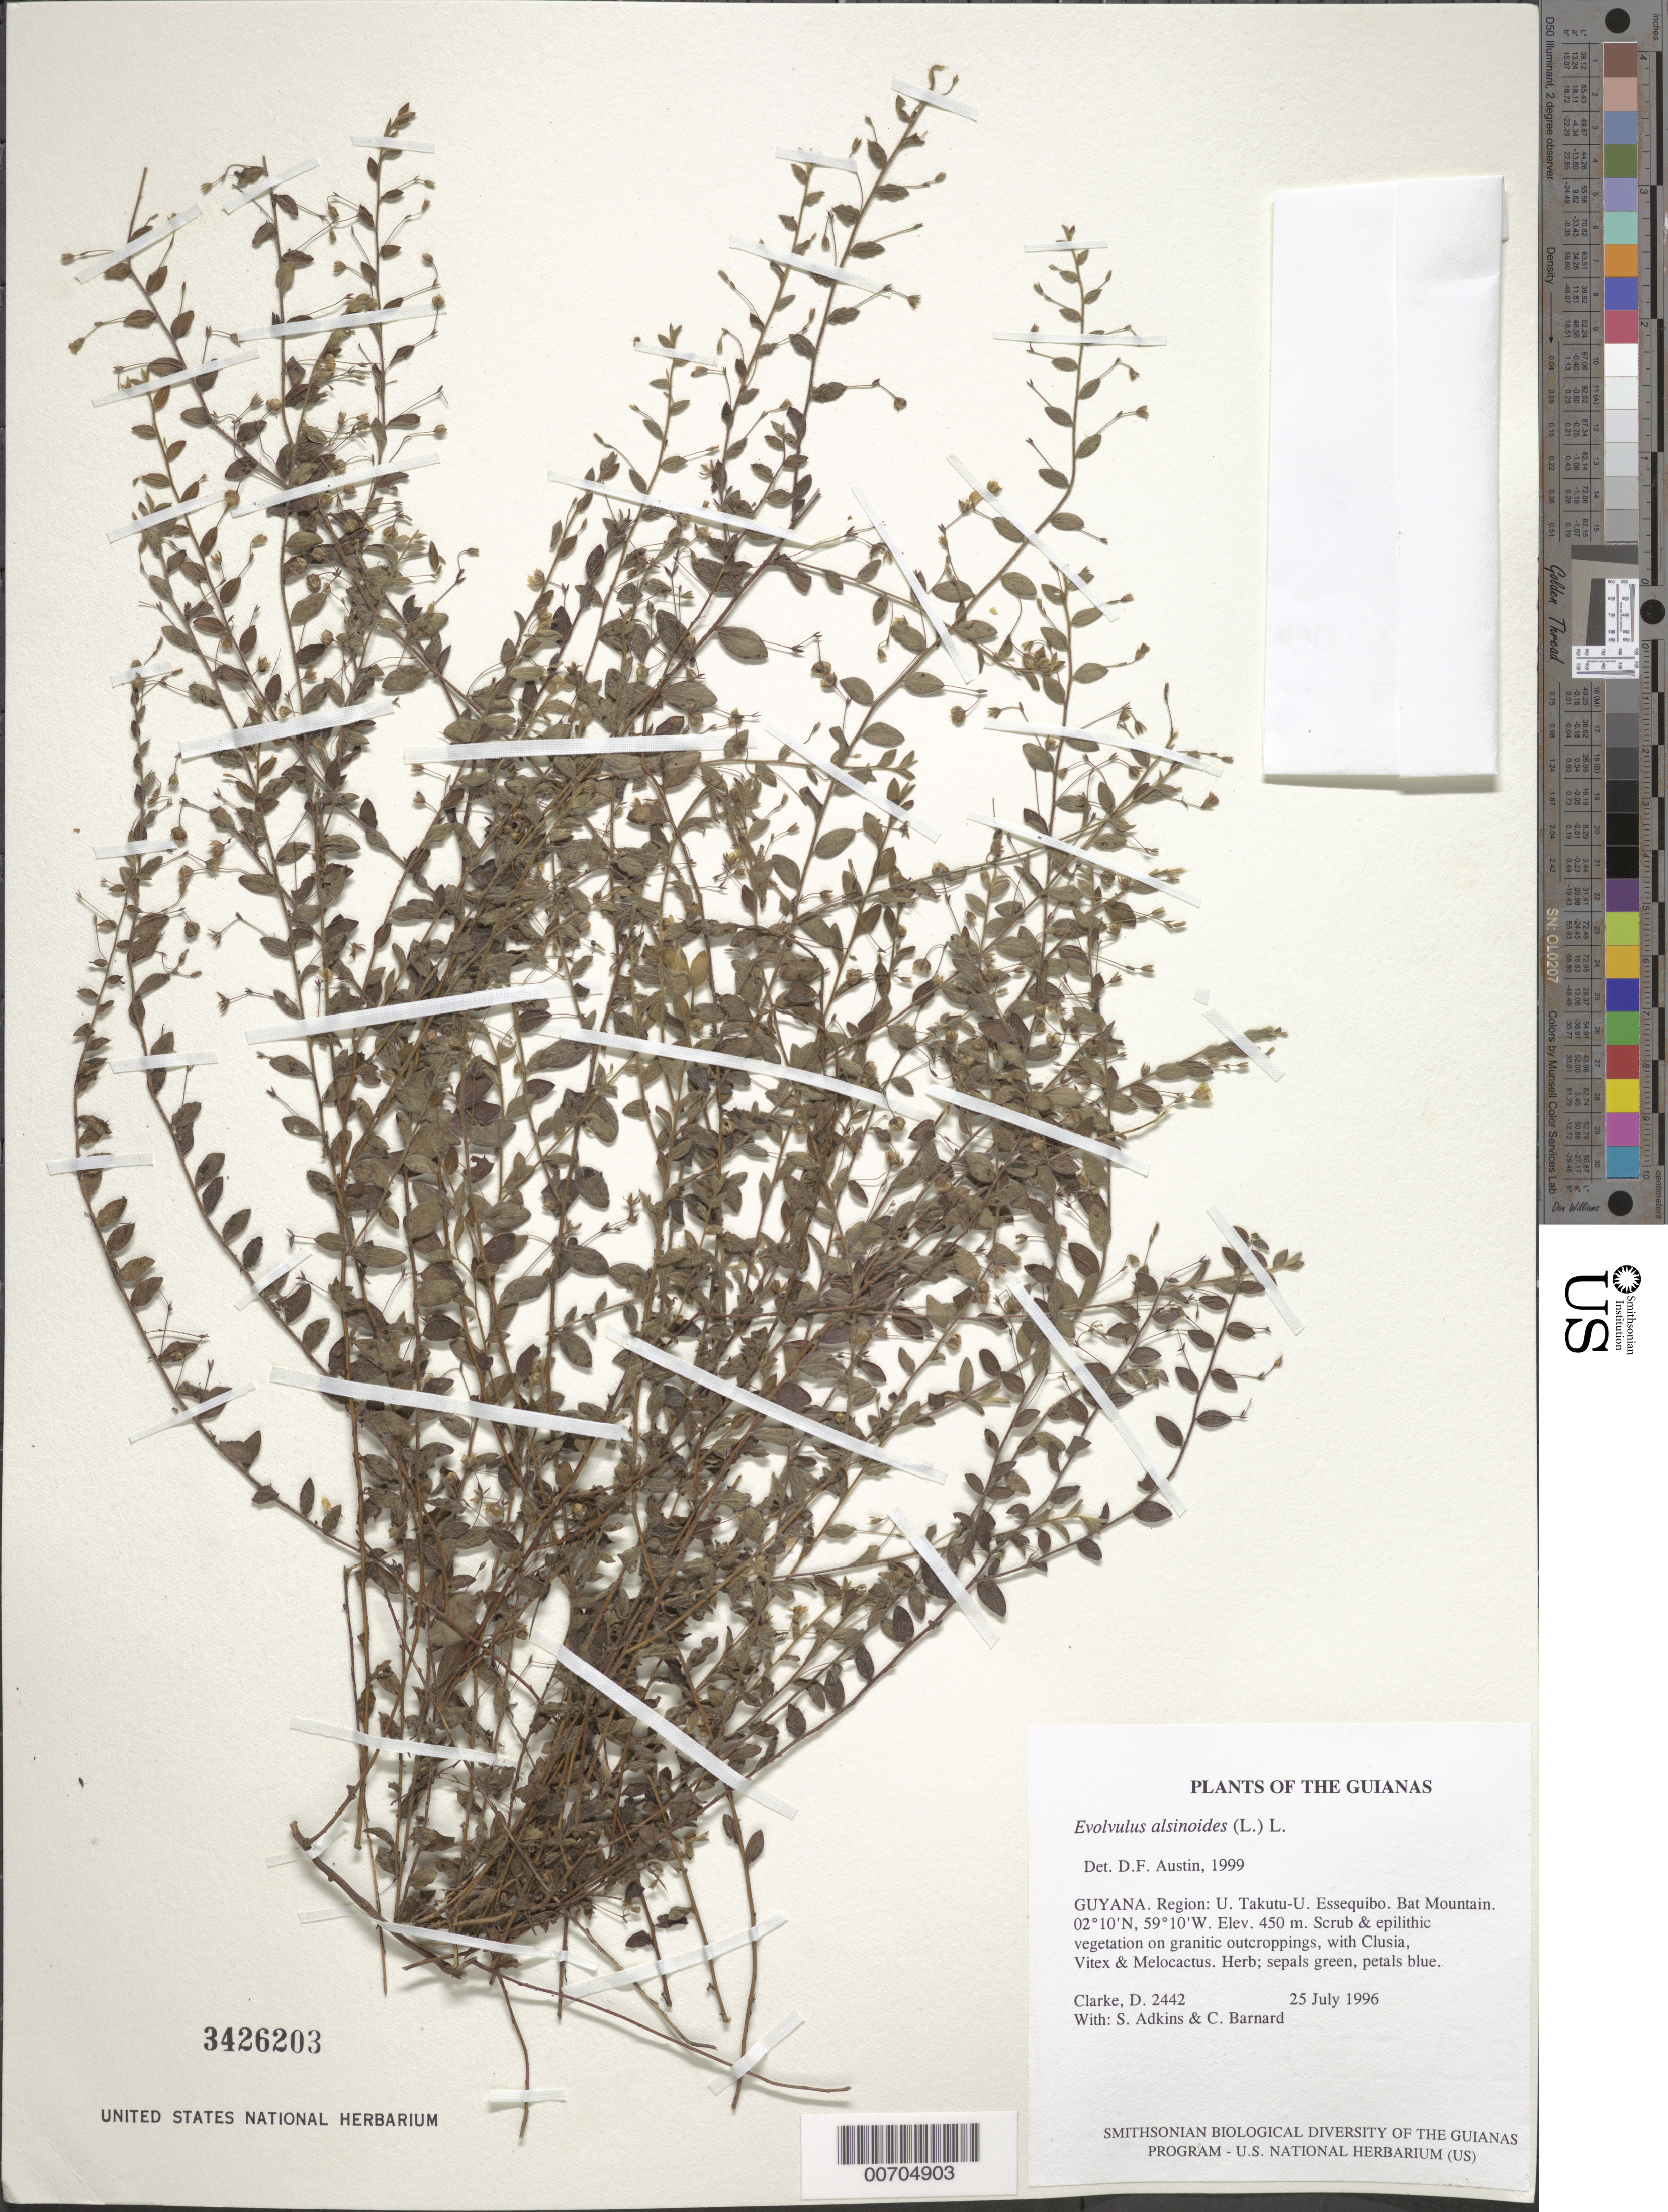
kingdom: Plantae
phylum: Tracheophyta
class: Magnoliopsida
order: Solanales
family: Convolvulaceae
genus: Evolvulus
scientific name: Evolvulus alsinoides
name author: (L.) L.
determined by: Austin, D. F.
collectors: H. D. Clarke, S. Adkins & C. Bernard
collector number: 2442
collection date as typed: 25 July 1996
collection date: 1996-07-25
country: Guyana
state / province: U. Takutu-U. Essequibo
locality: Bat Mountain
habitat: Scrub & epilithic vegetation on granitic outcroppings, with Clusia, Vitex & Melocactus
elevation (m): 450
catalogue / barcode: US 3426203